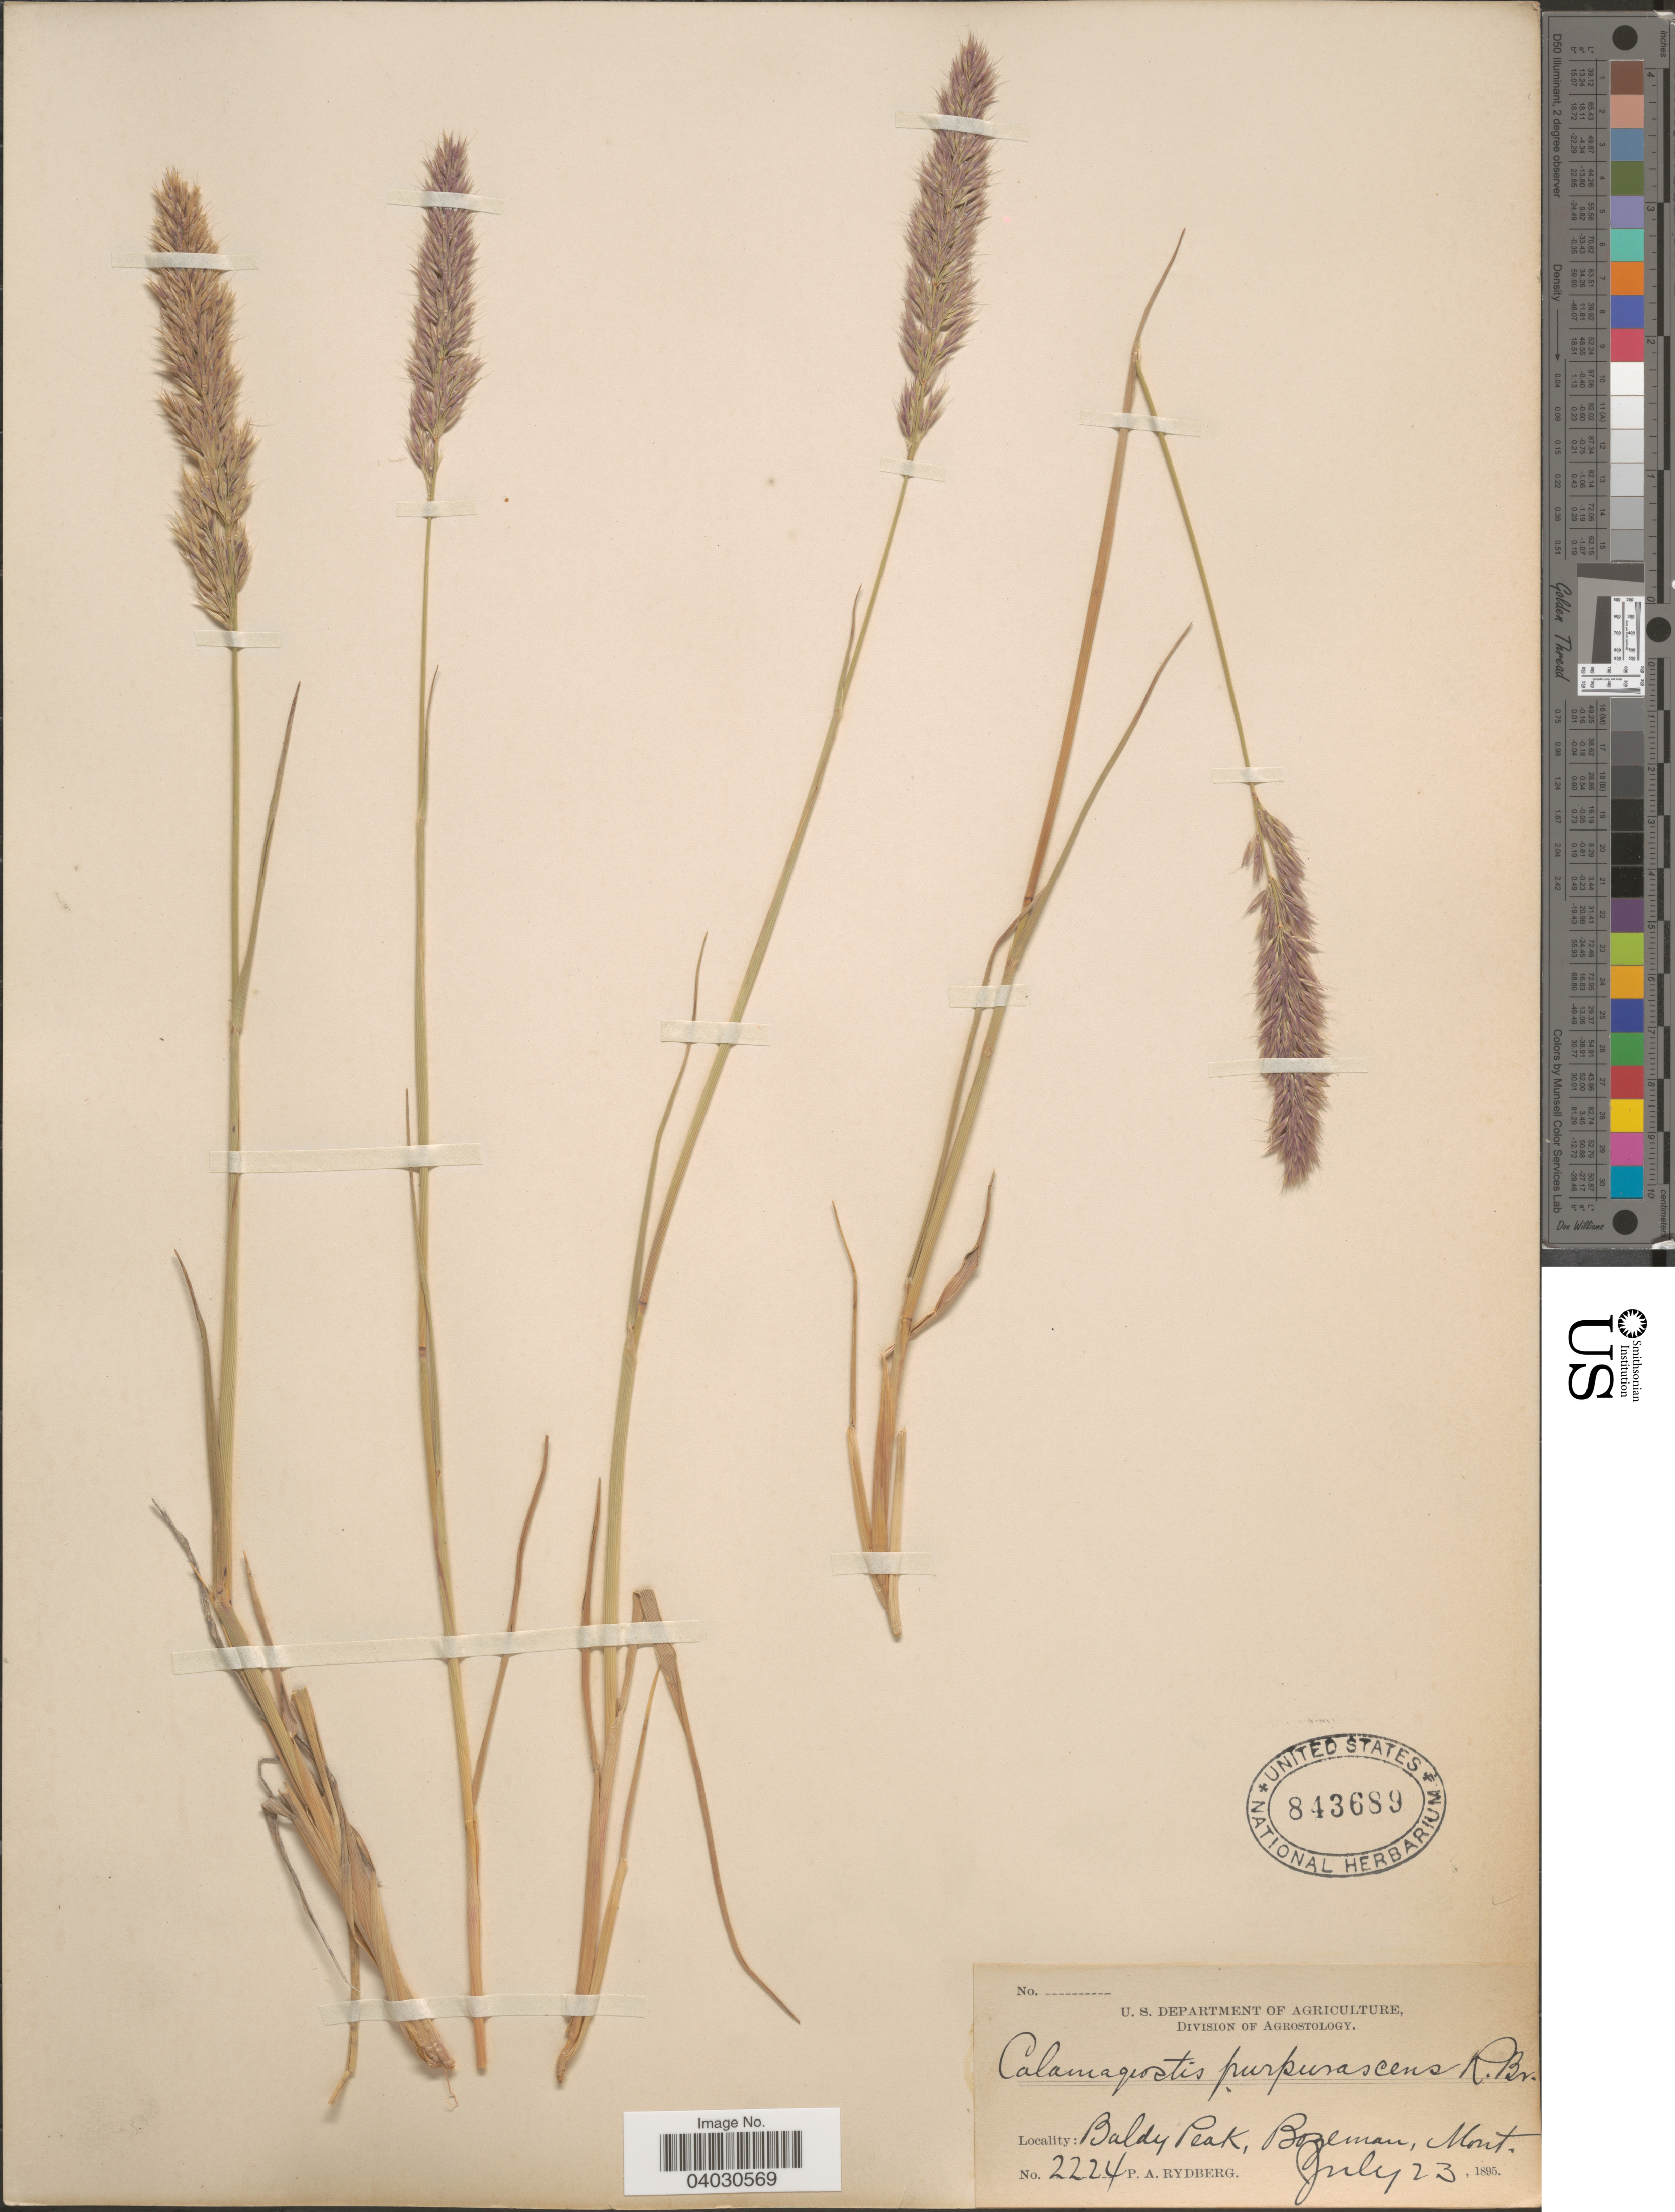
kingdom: Plantae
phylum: Tracheophyta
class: Liliopsida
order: Poales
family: Poaceae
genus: Calamagrostis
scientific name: Calamagrostis purpurascens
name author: R. Br.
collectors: P. A. Rydberg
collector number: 2224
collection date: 1895-07-23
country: United States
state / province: Montana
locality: Baldy Peak, Bozeman.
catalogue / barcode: US 843689